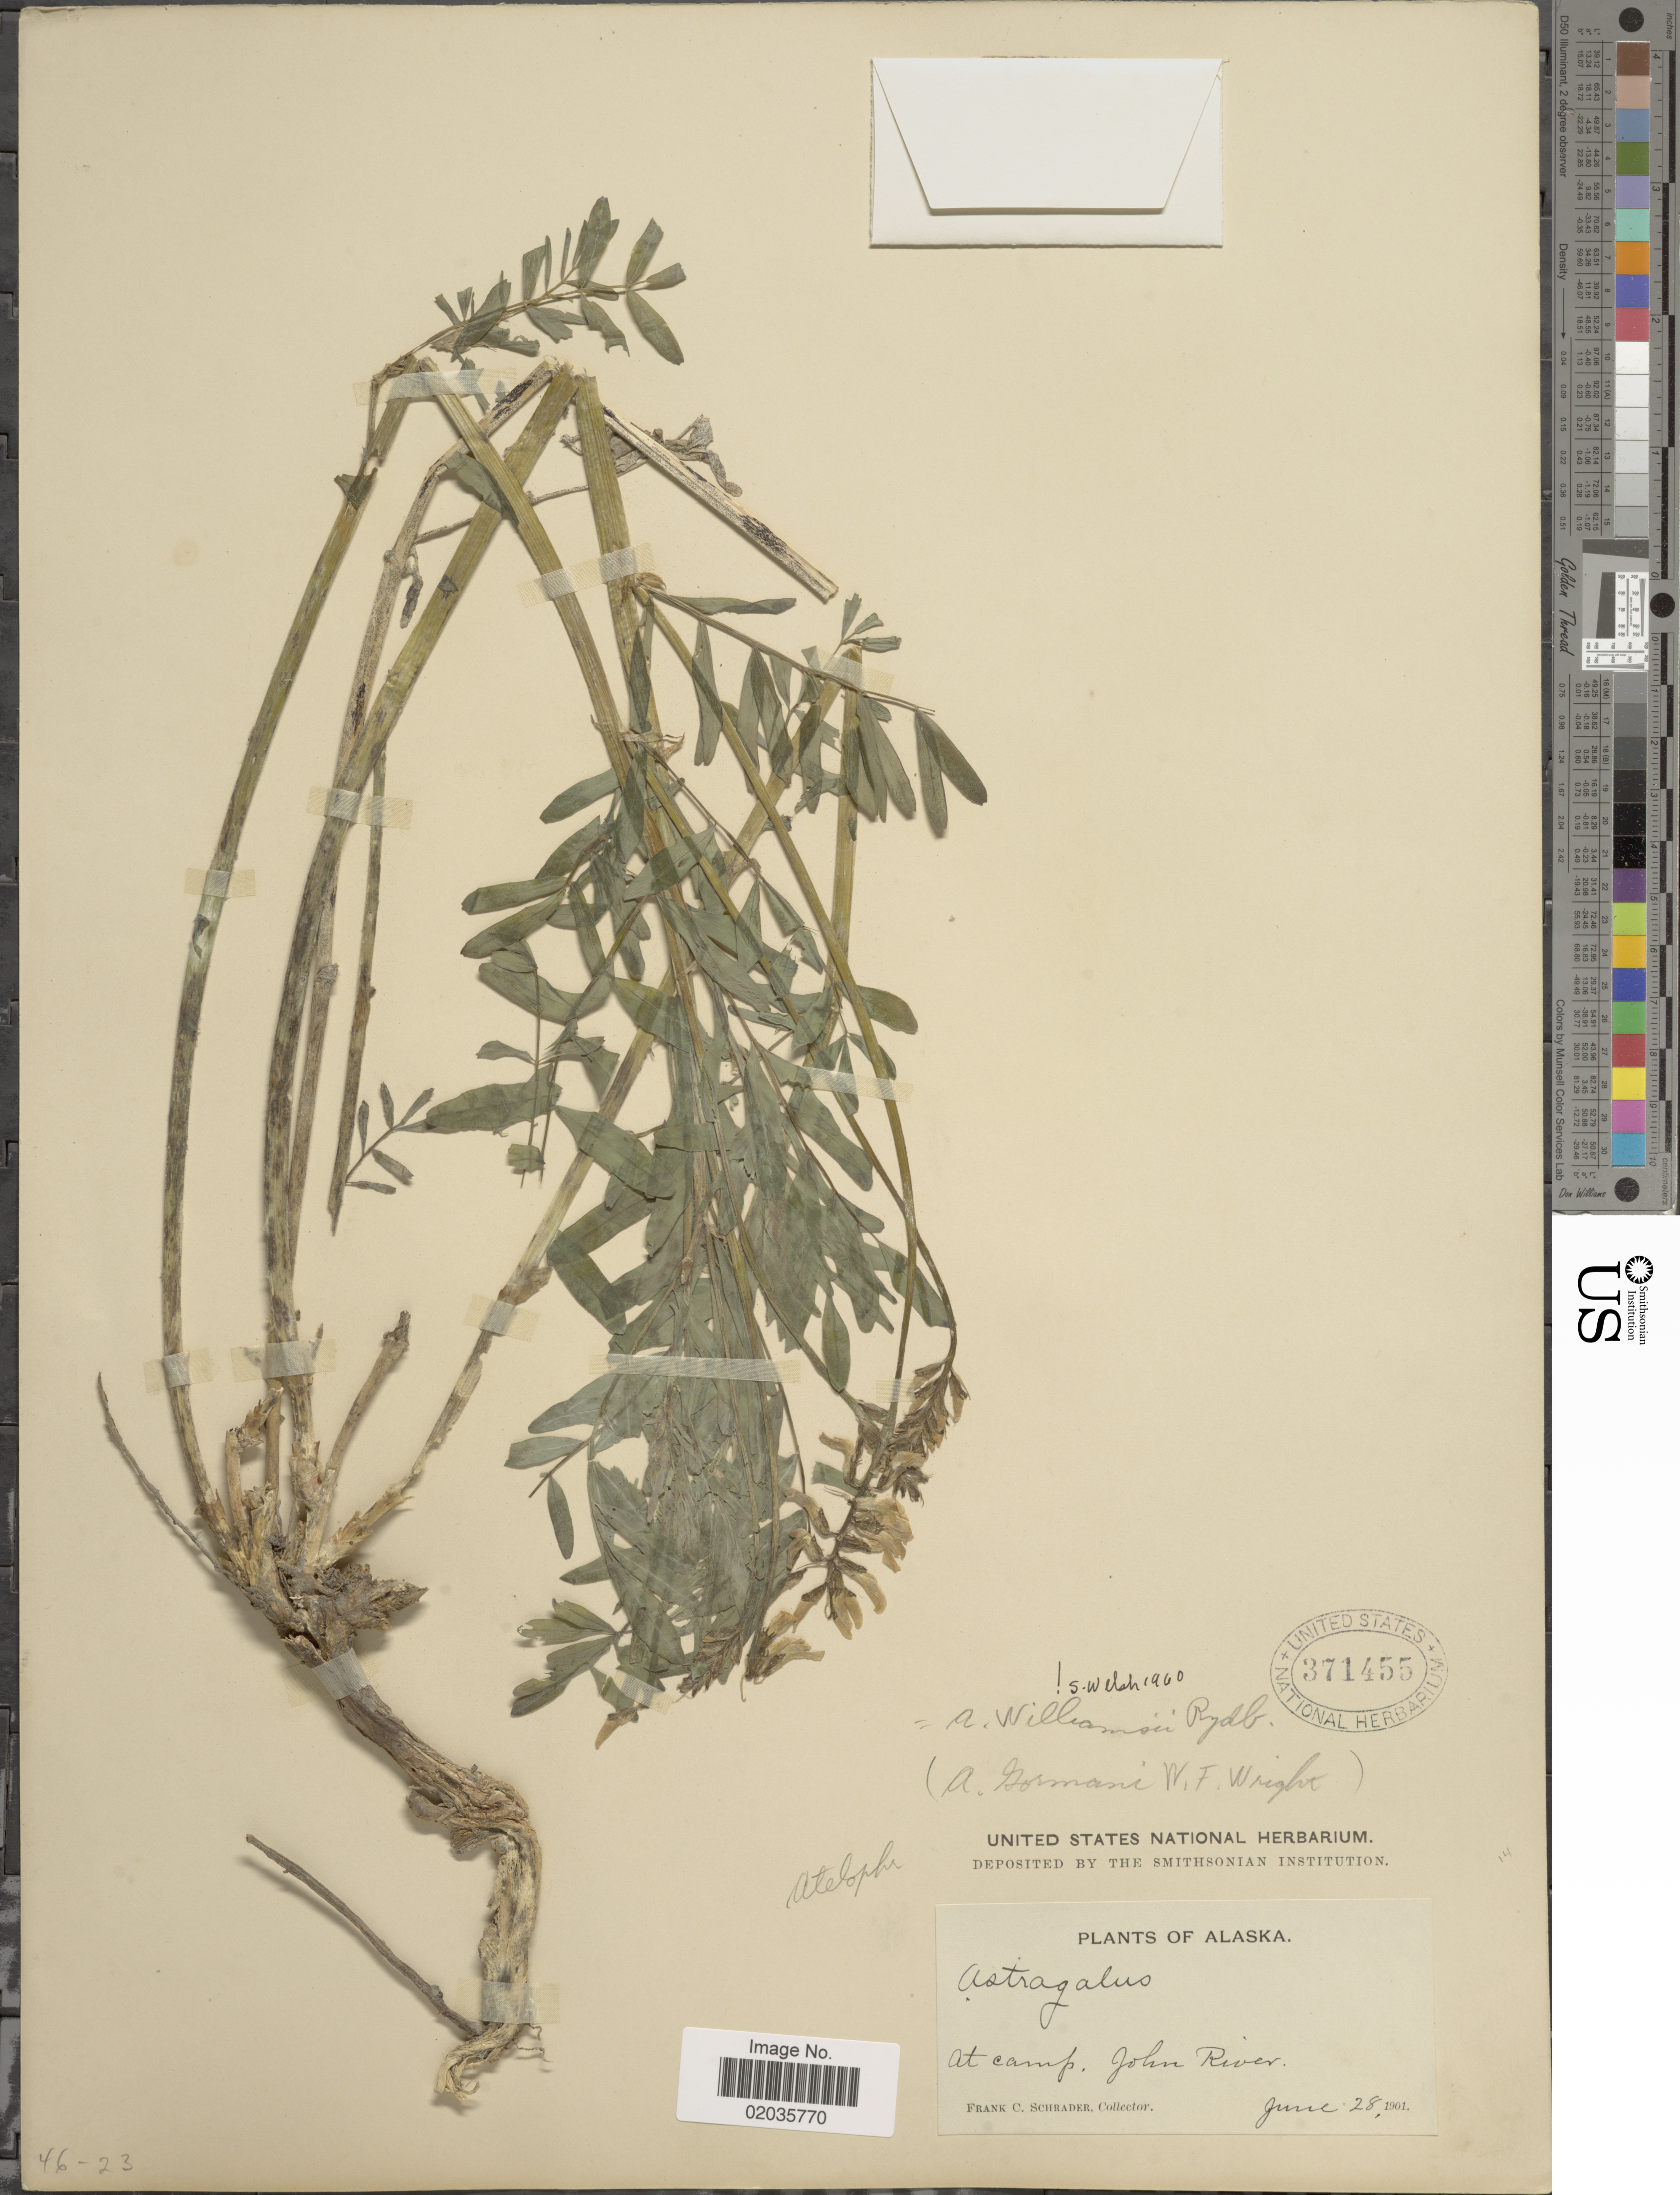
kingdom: Plantae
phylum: Tracheophyta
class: Magnoliopsida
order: Fabales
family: Fabaceae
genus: Astragalus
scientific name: Astragalus williamsii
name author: Rydb.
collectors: F. C. Schrader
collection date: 1901-06-28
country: United States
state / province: Alaska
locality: At camp John River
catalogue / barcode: US 371455